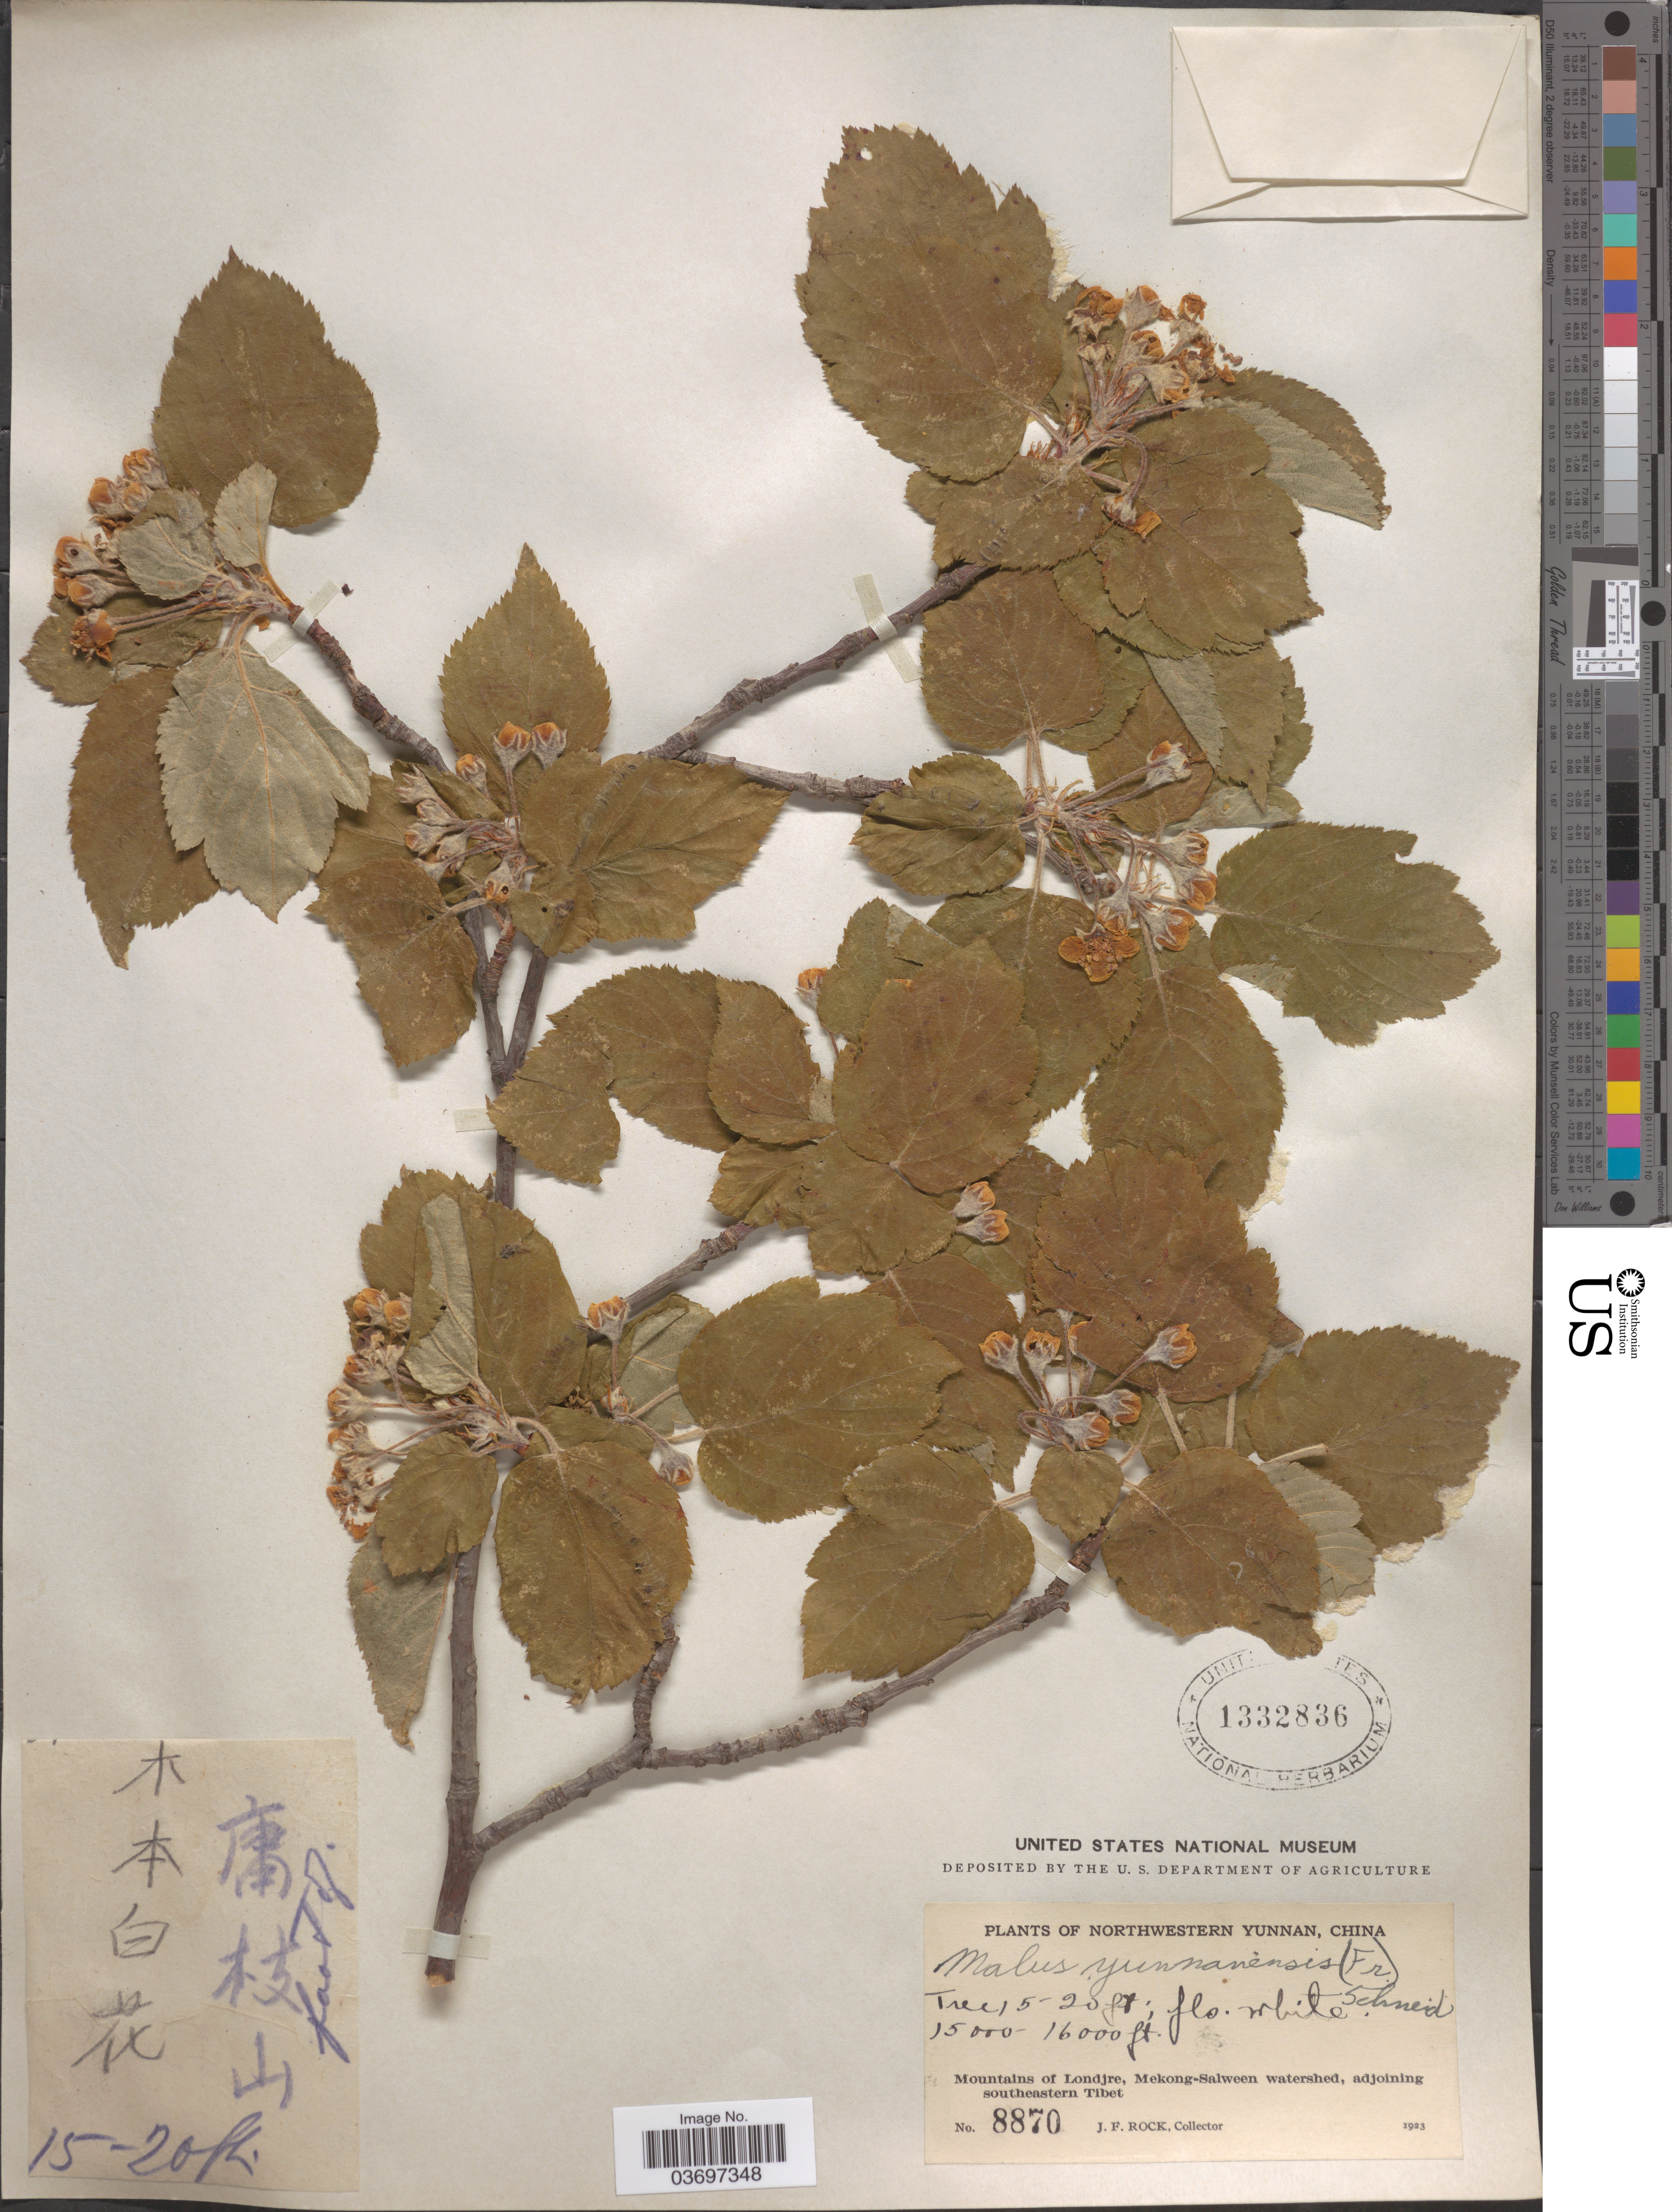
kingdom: Plantae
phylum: Tracheophyta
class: Magnoliopsida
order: Rosales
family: Rosaceae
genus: Malus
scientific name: Malus yunnanensis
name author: (Franch.) C.K. Schneid.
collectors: J. Rock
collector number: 8870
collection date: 1923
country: China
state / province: Yunnan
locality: Northwestern Yunnan. Mountains of Londjre, Mekong-Salween watershed, adjoining southeastern Tibet.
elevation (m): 4572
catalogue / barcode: US 1332836